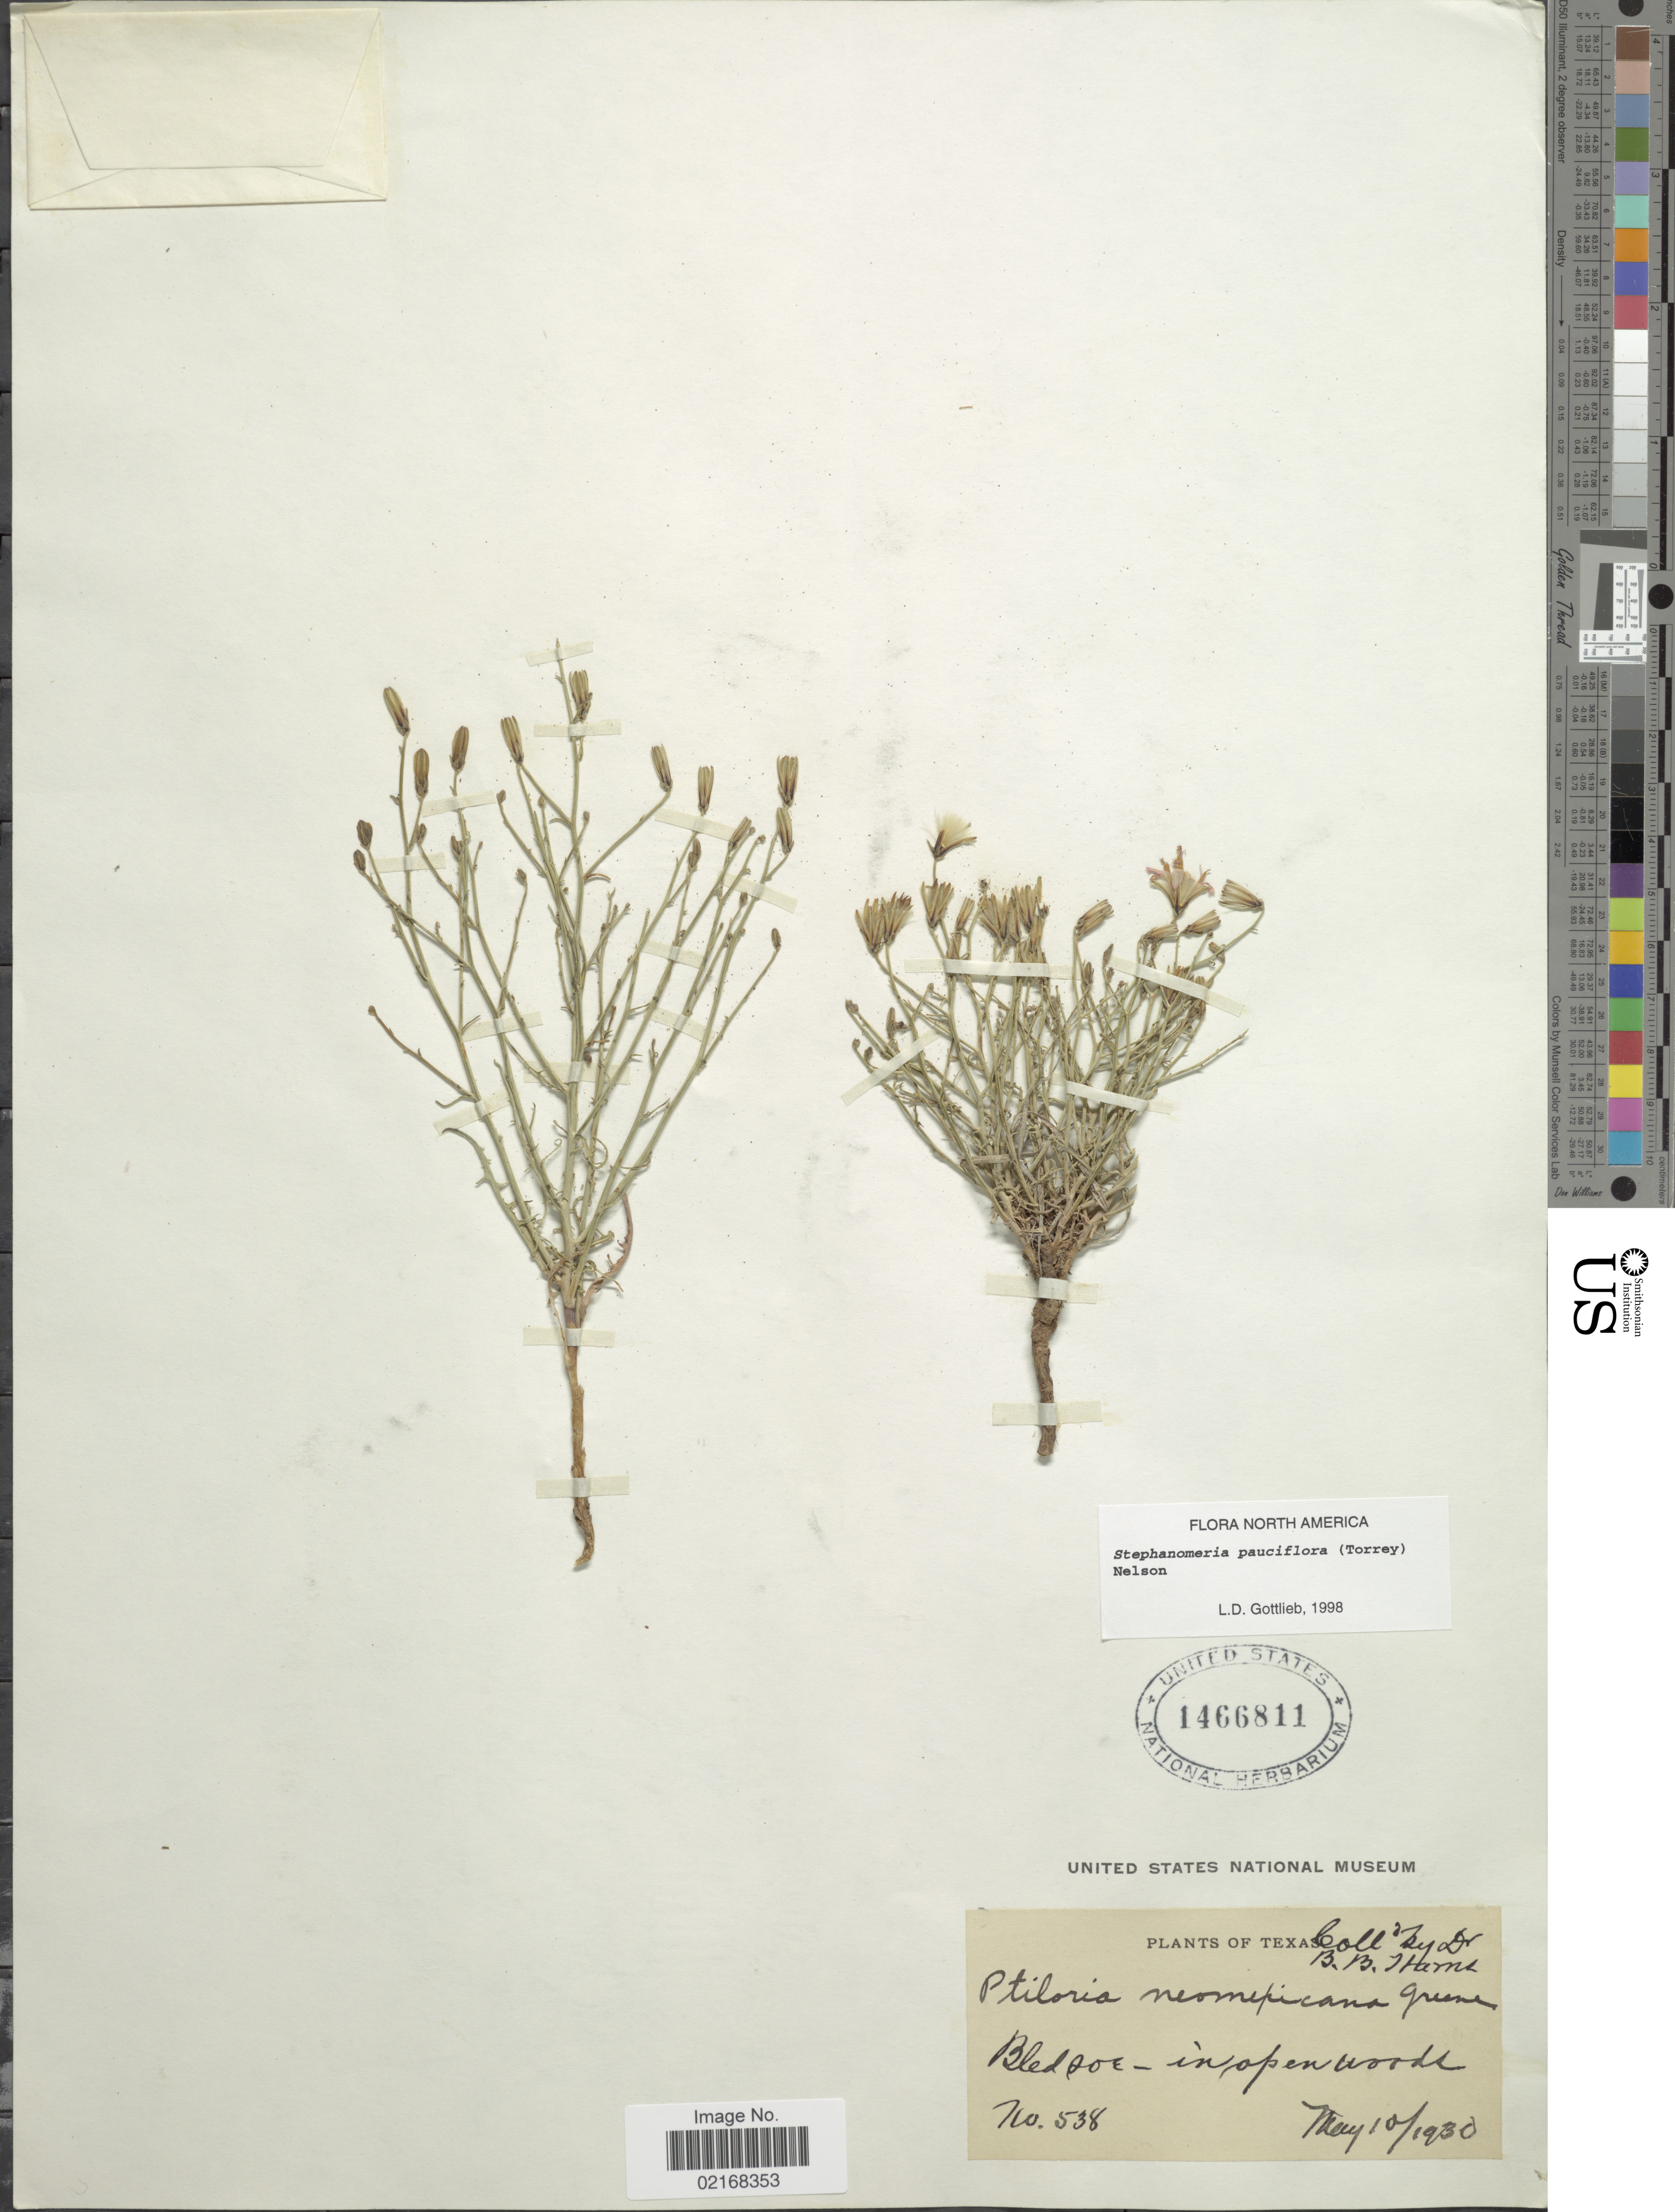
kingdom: Plantae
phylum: Tracheophyta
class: Magnoliopsida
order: Asterales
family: Asteraceae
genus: Stephanomeria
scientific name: Stephanomeria pauciflora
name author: (Torr.) A. Nelson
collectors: B. B. Harris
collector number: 538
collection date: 1930-05-10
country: United States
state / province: Texas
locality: Bledsoe.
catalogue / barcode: US 1466811